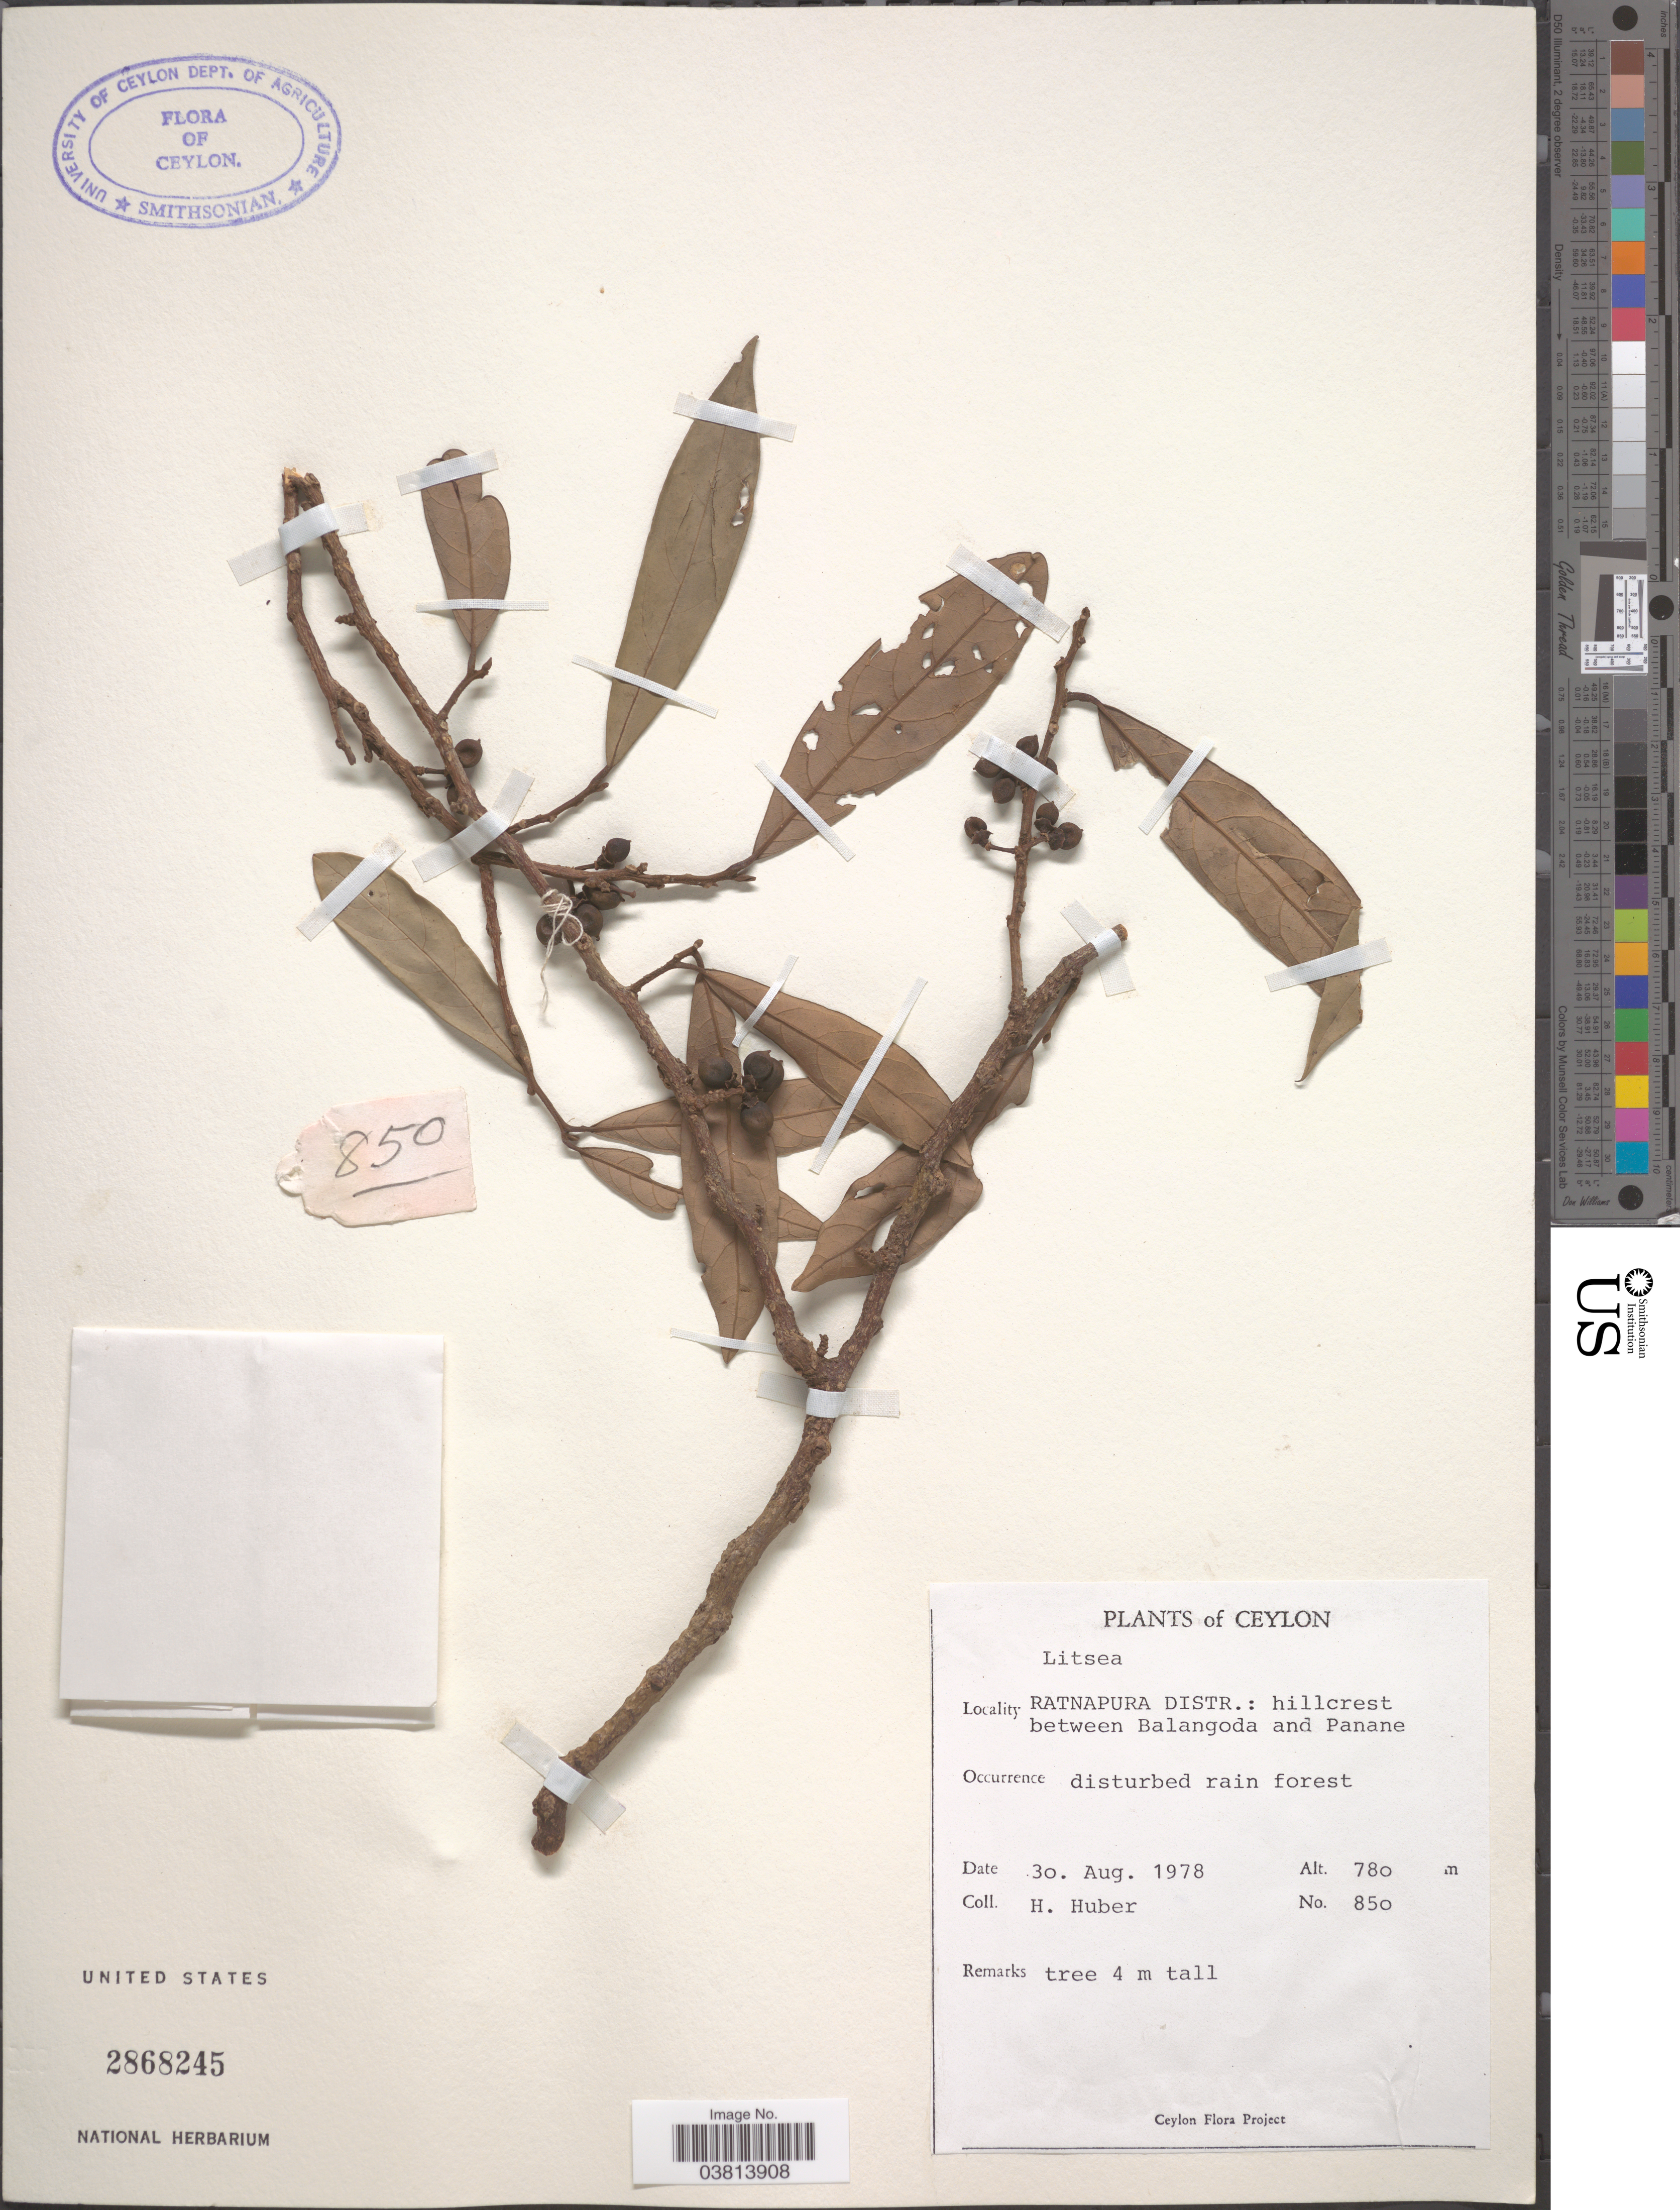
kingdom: Plantae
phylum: Tracheophyta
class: Magnoliopsida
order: Laurales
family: Lauraceae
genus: Litsea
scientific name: Litsea sp.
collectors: H. Huber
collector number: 850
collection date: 1978-08-30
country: Sri Lanka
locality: Ceylon. Ratnapura Distr.: hillcrest between Balangoda and Panane.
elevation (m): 780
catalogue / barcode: US 2868245